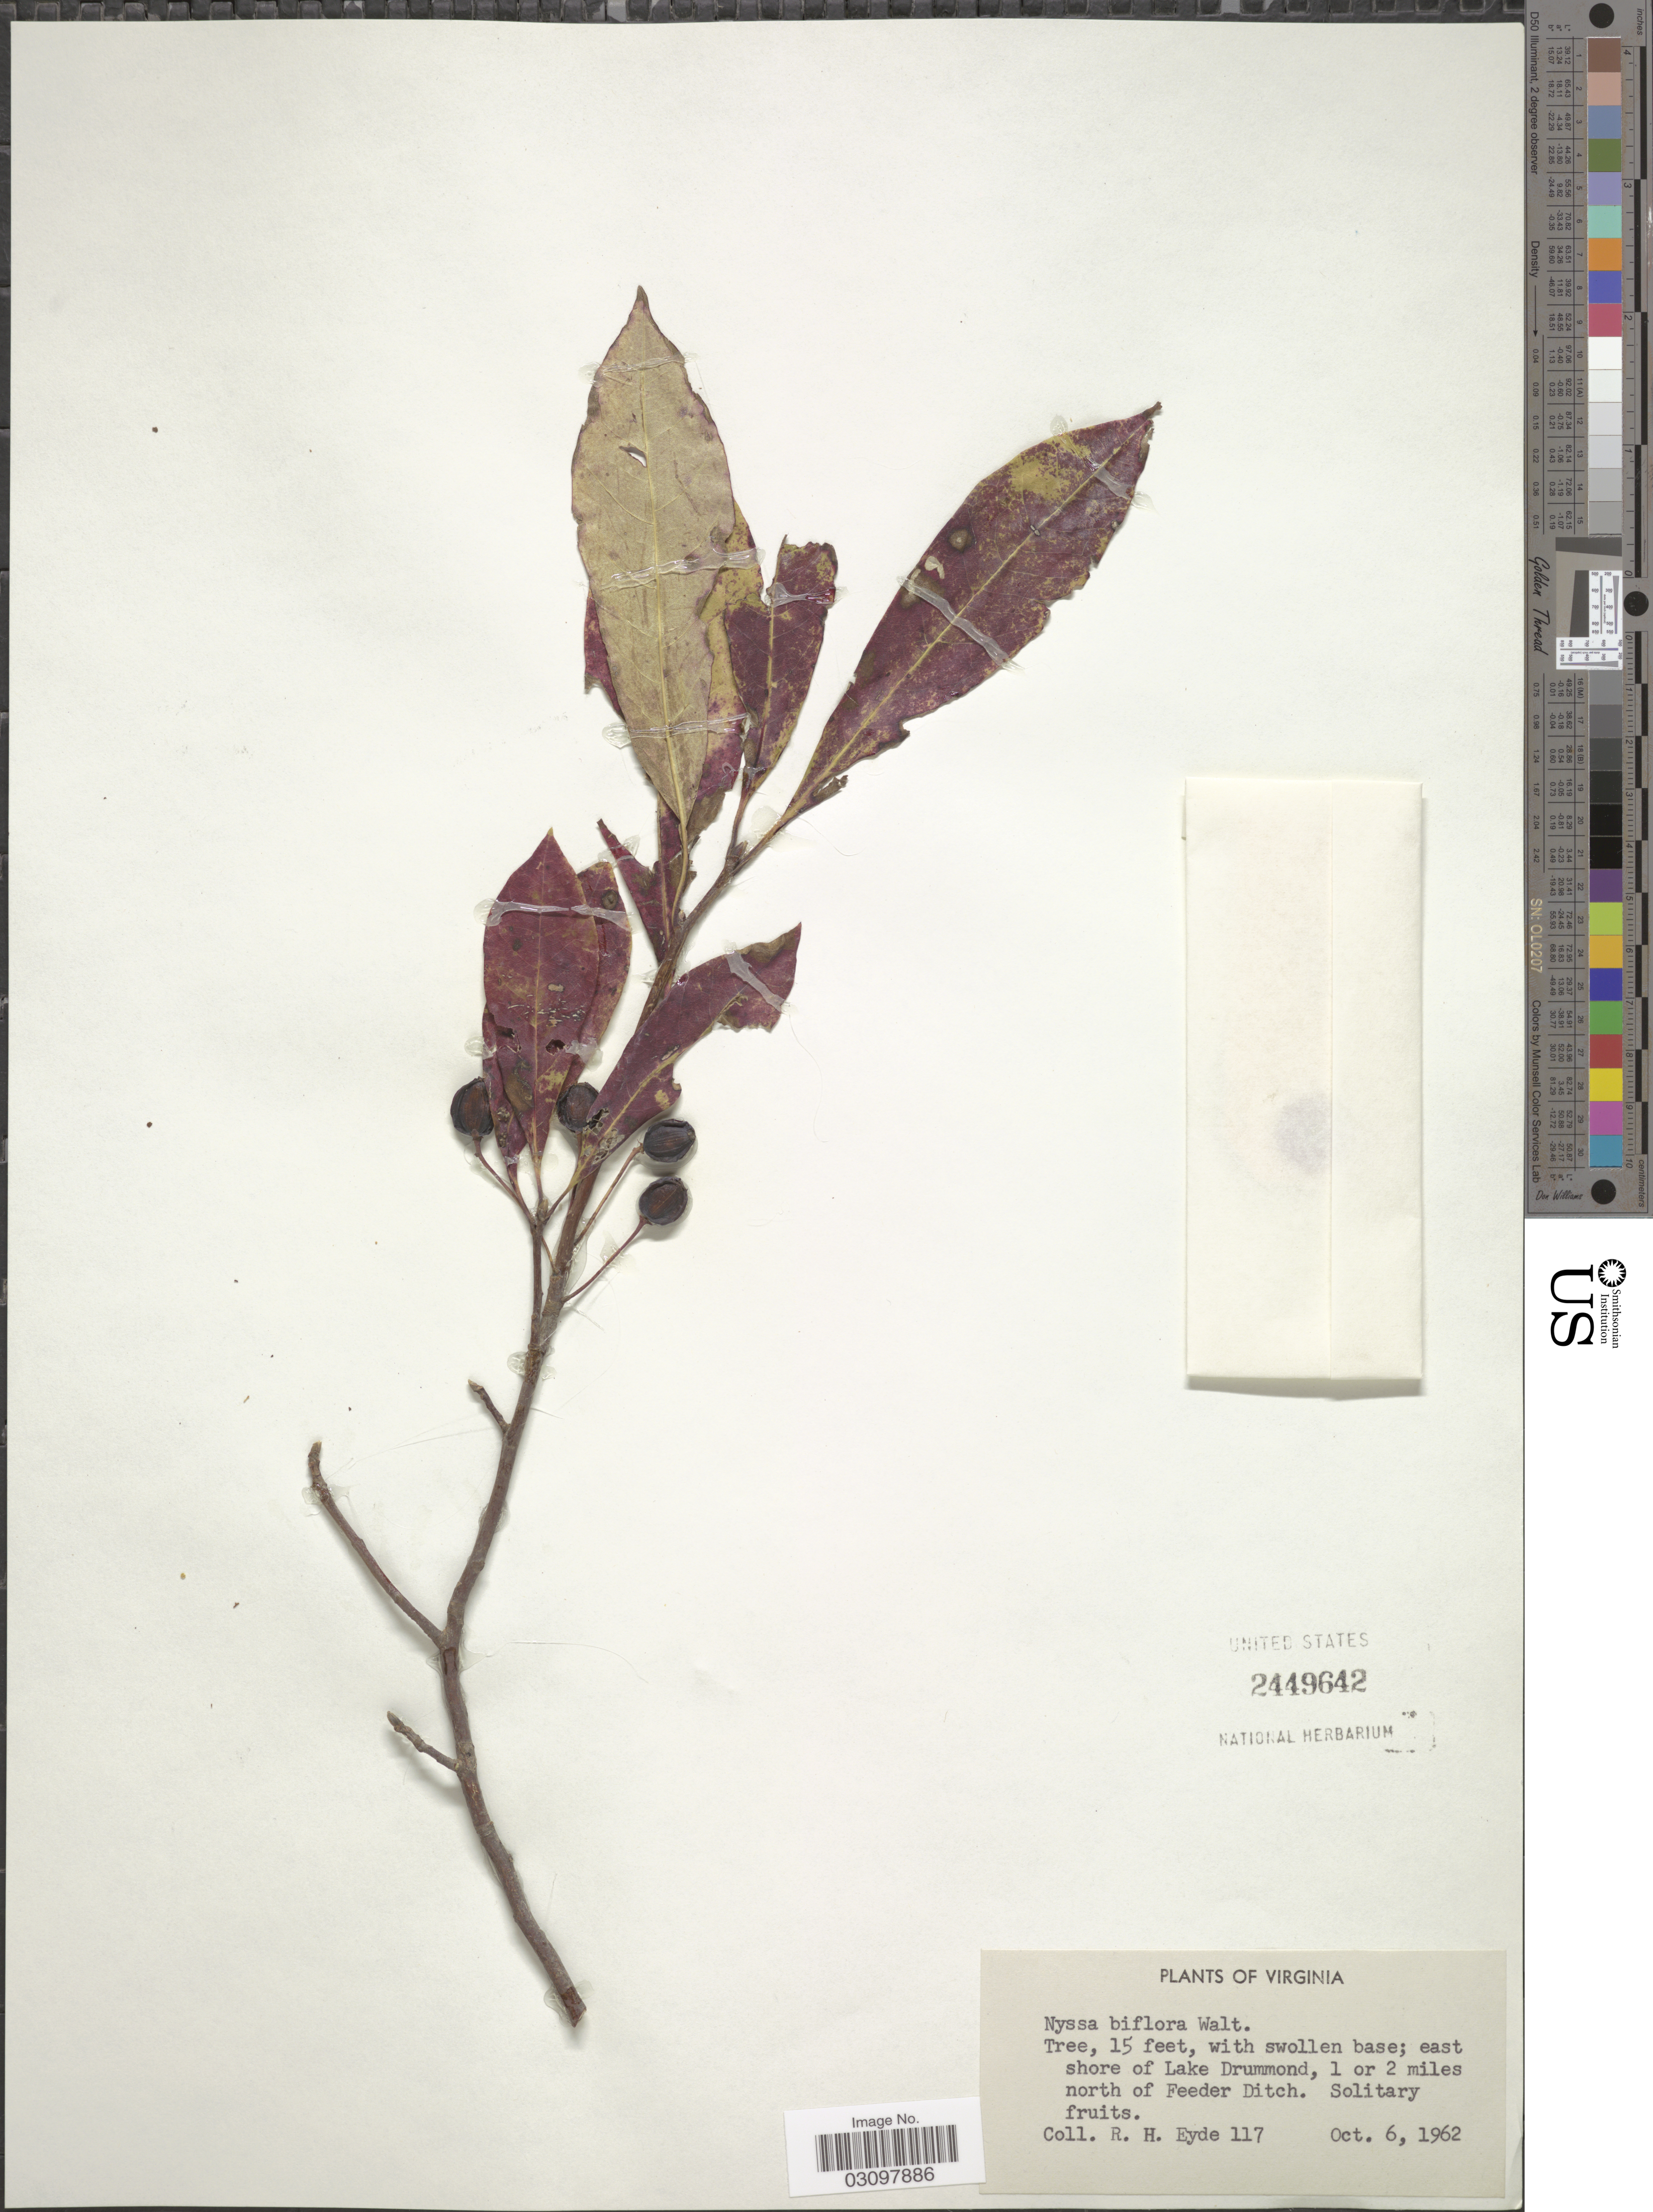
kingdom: Plantae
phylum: Tracheophyta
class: Magnoliopsida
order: Cornales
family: Nyssaceae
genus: Nyssa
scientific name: Nyssa biflora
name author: Walter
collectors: R. H. Eyde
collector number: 117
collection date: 1962-10-06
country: United States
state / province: Virginia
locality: East shore of Lake Drummond, 1 or 2 miles north of Feeder Ditch.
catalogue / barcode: US 2449642